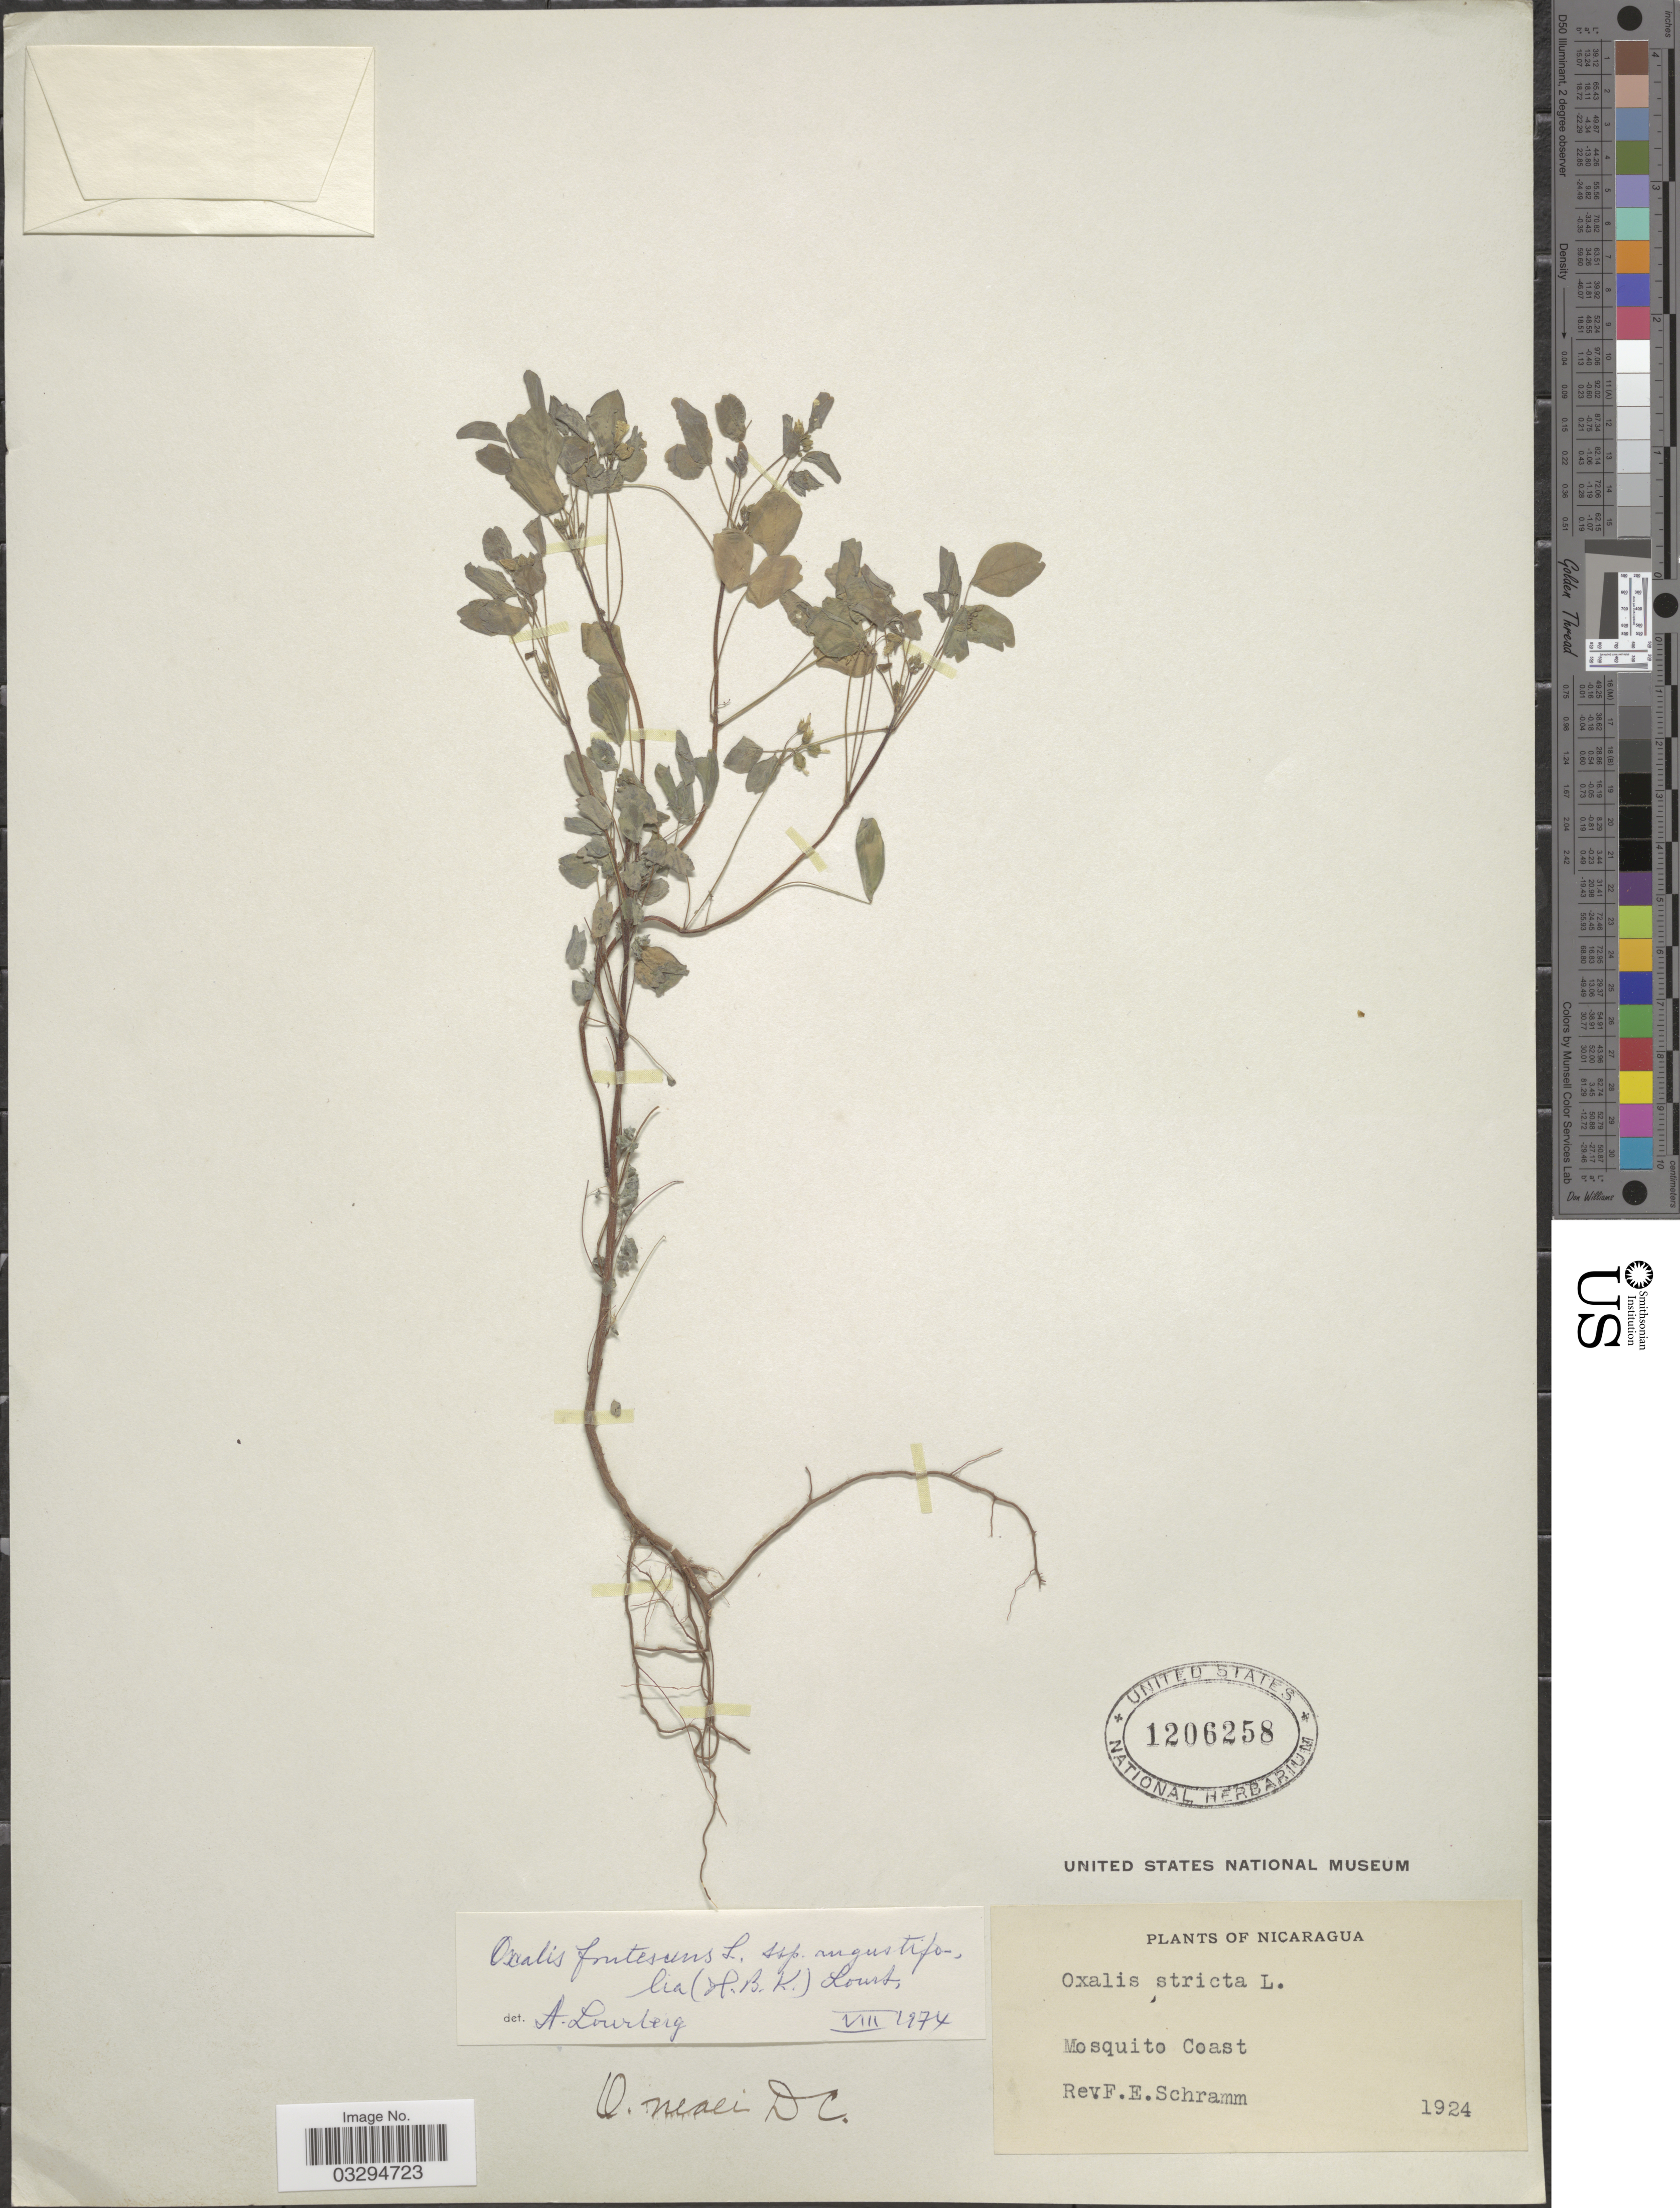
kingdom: Plantae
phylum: Tracheophyta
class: Magnoliopsida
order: Oxalidales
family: Oxalidaceae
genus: Oxalis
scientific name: Oxalis frutescens subsp. angustifolia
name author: (Kunth) Lourteig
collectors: F. E. Schramm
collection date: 1924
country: Nicaragua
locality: Mosquito Coast.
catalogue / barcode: US 1206258